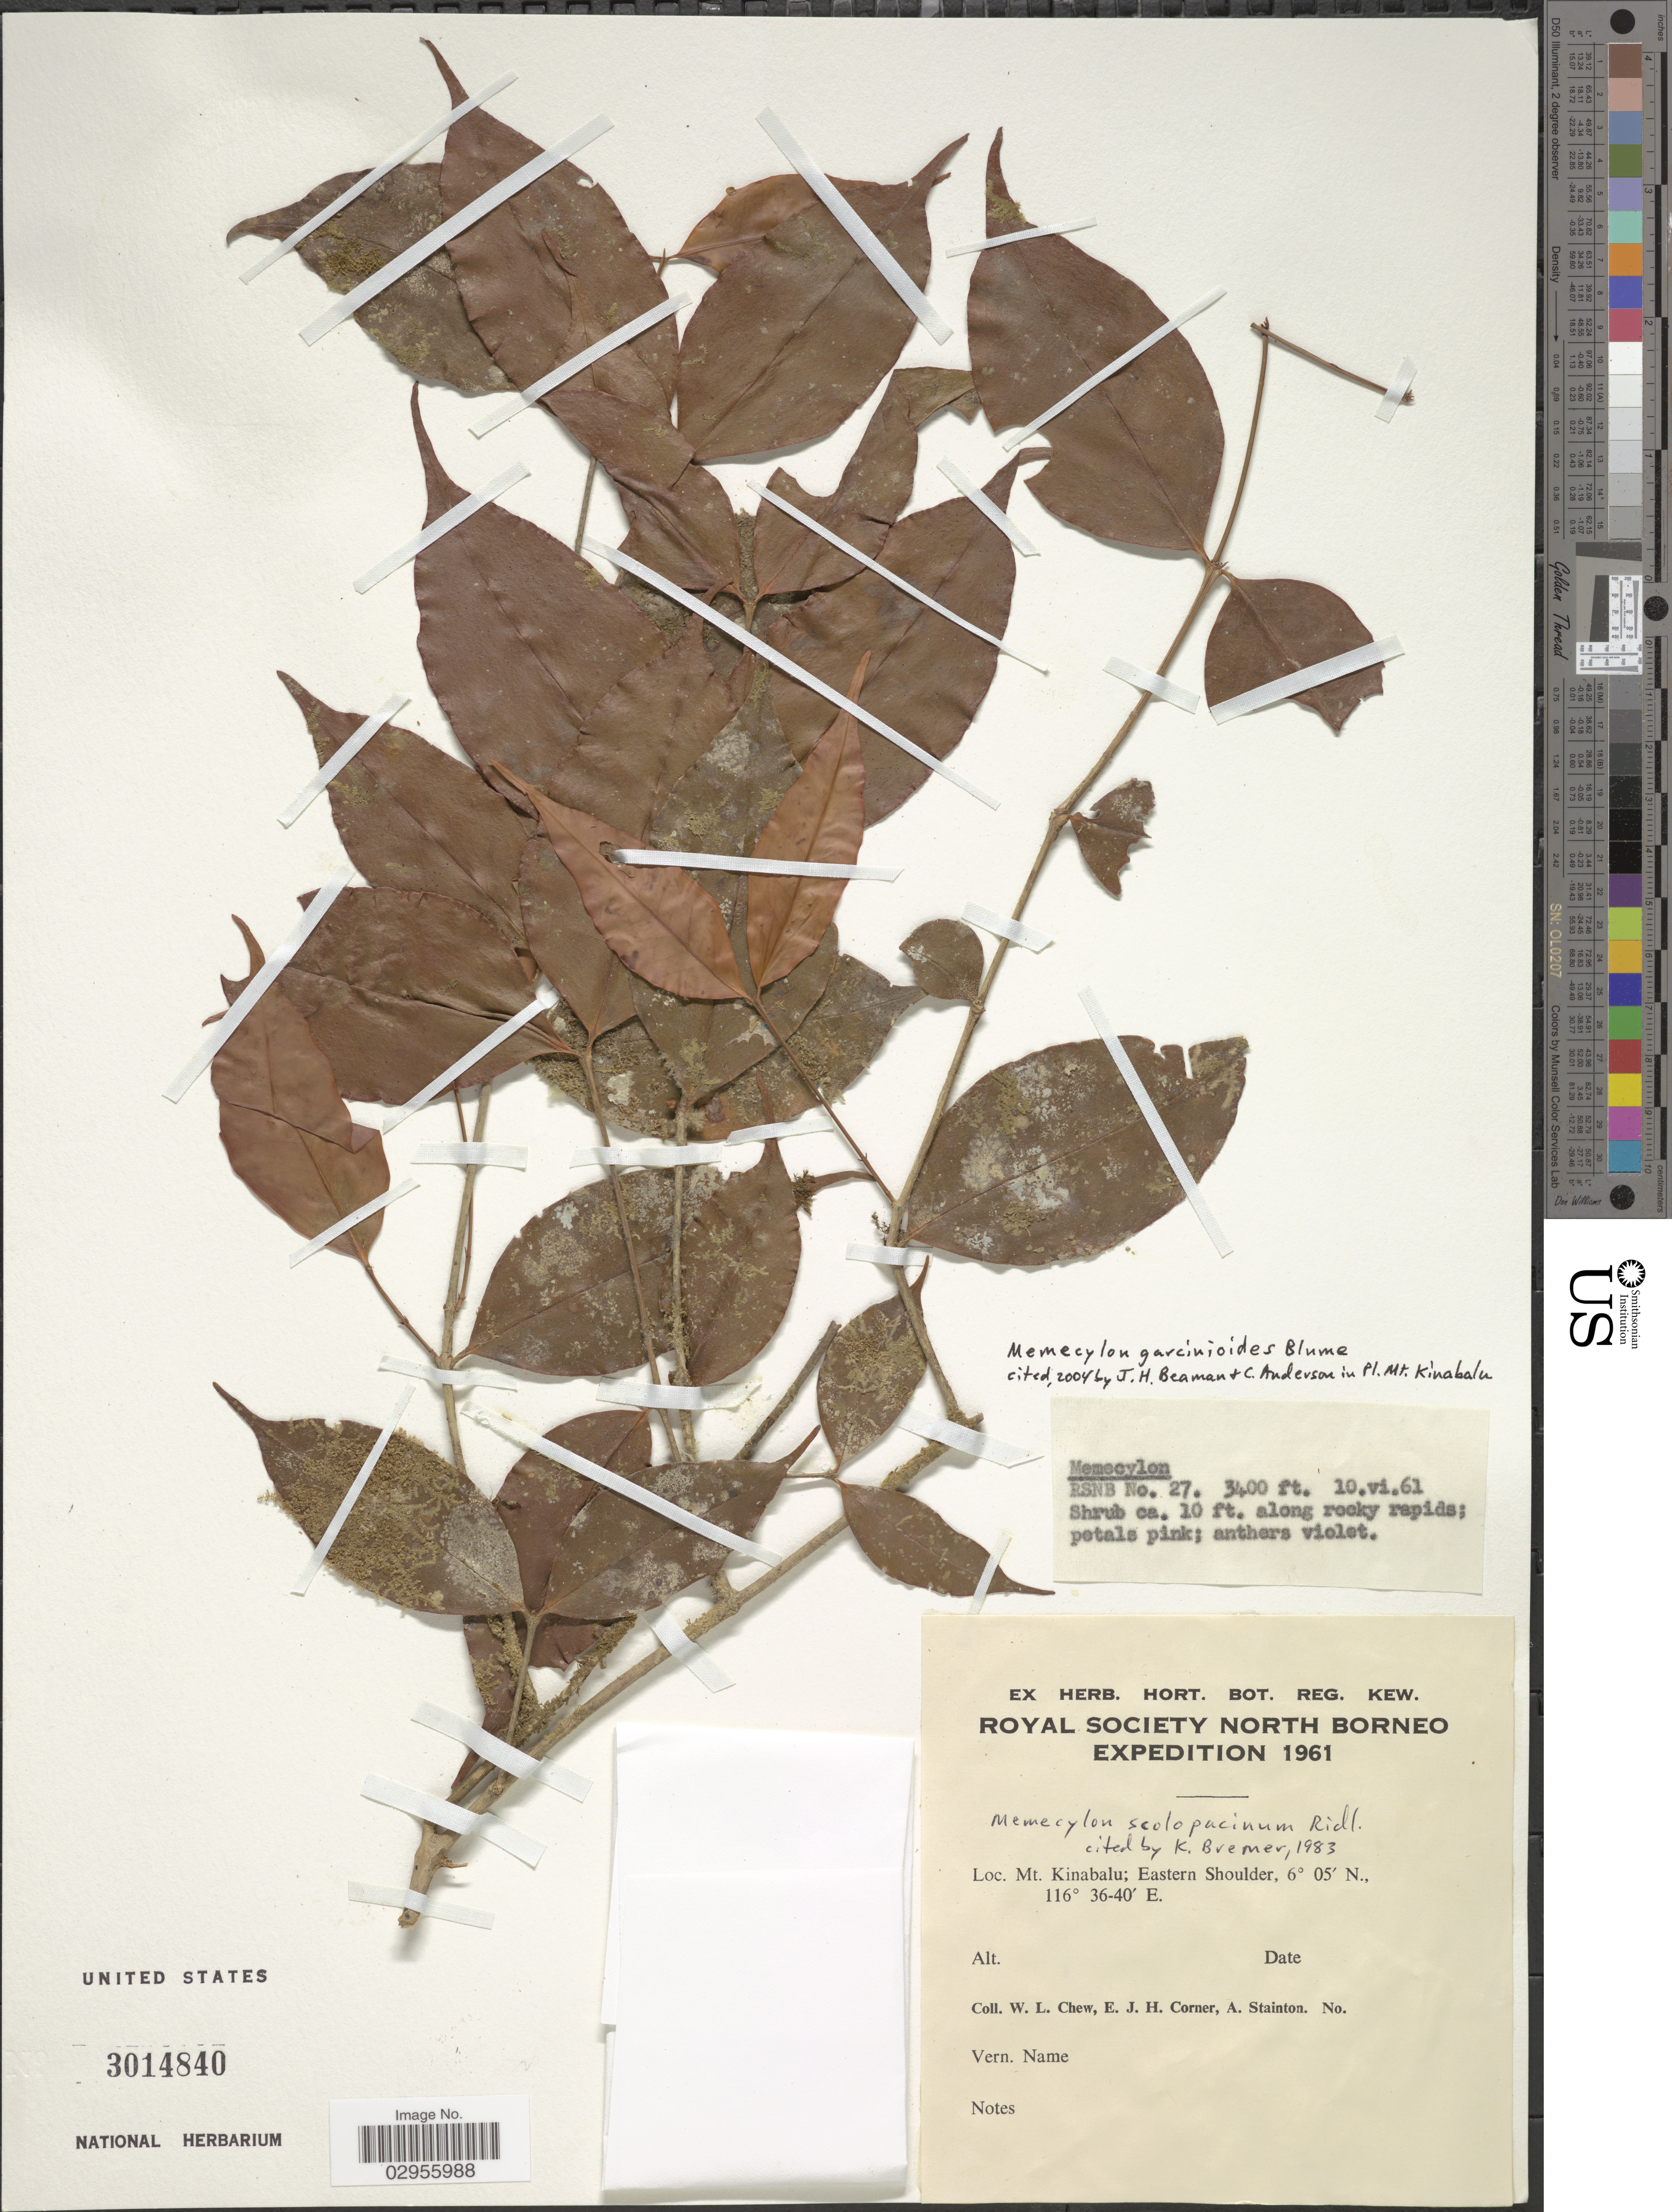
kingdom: Plantae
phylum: Tracheophyta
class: Magnoliopsida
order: Myrtales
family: Melastomataceae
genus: Memecylon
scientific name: Memecylon garcinioides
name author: Blume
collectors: W. Chew, E. Corner & A. Stainton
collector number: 27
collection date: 1961-06-10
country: Malaysia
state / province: Sabah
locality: North Borneo. Mt. Kinabalu; Eastern Shoulder.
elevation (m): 1036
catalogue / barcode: US 3014840